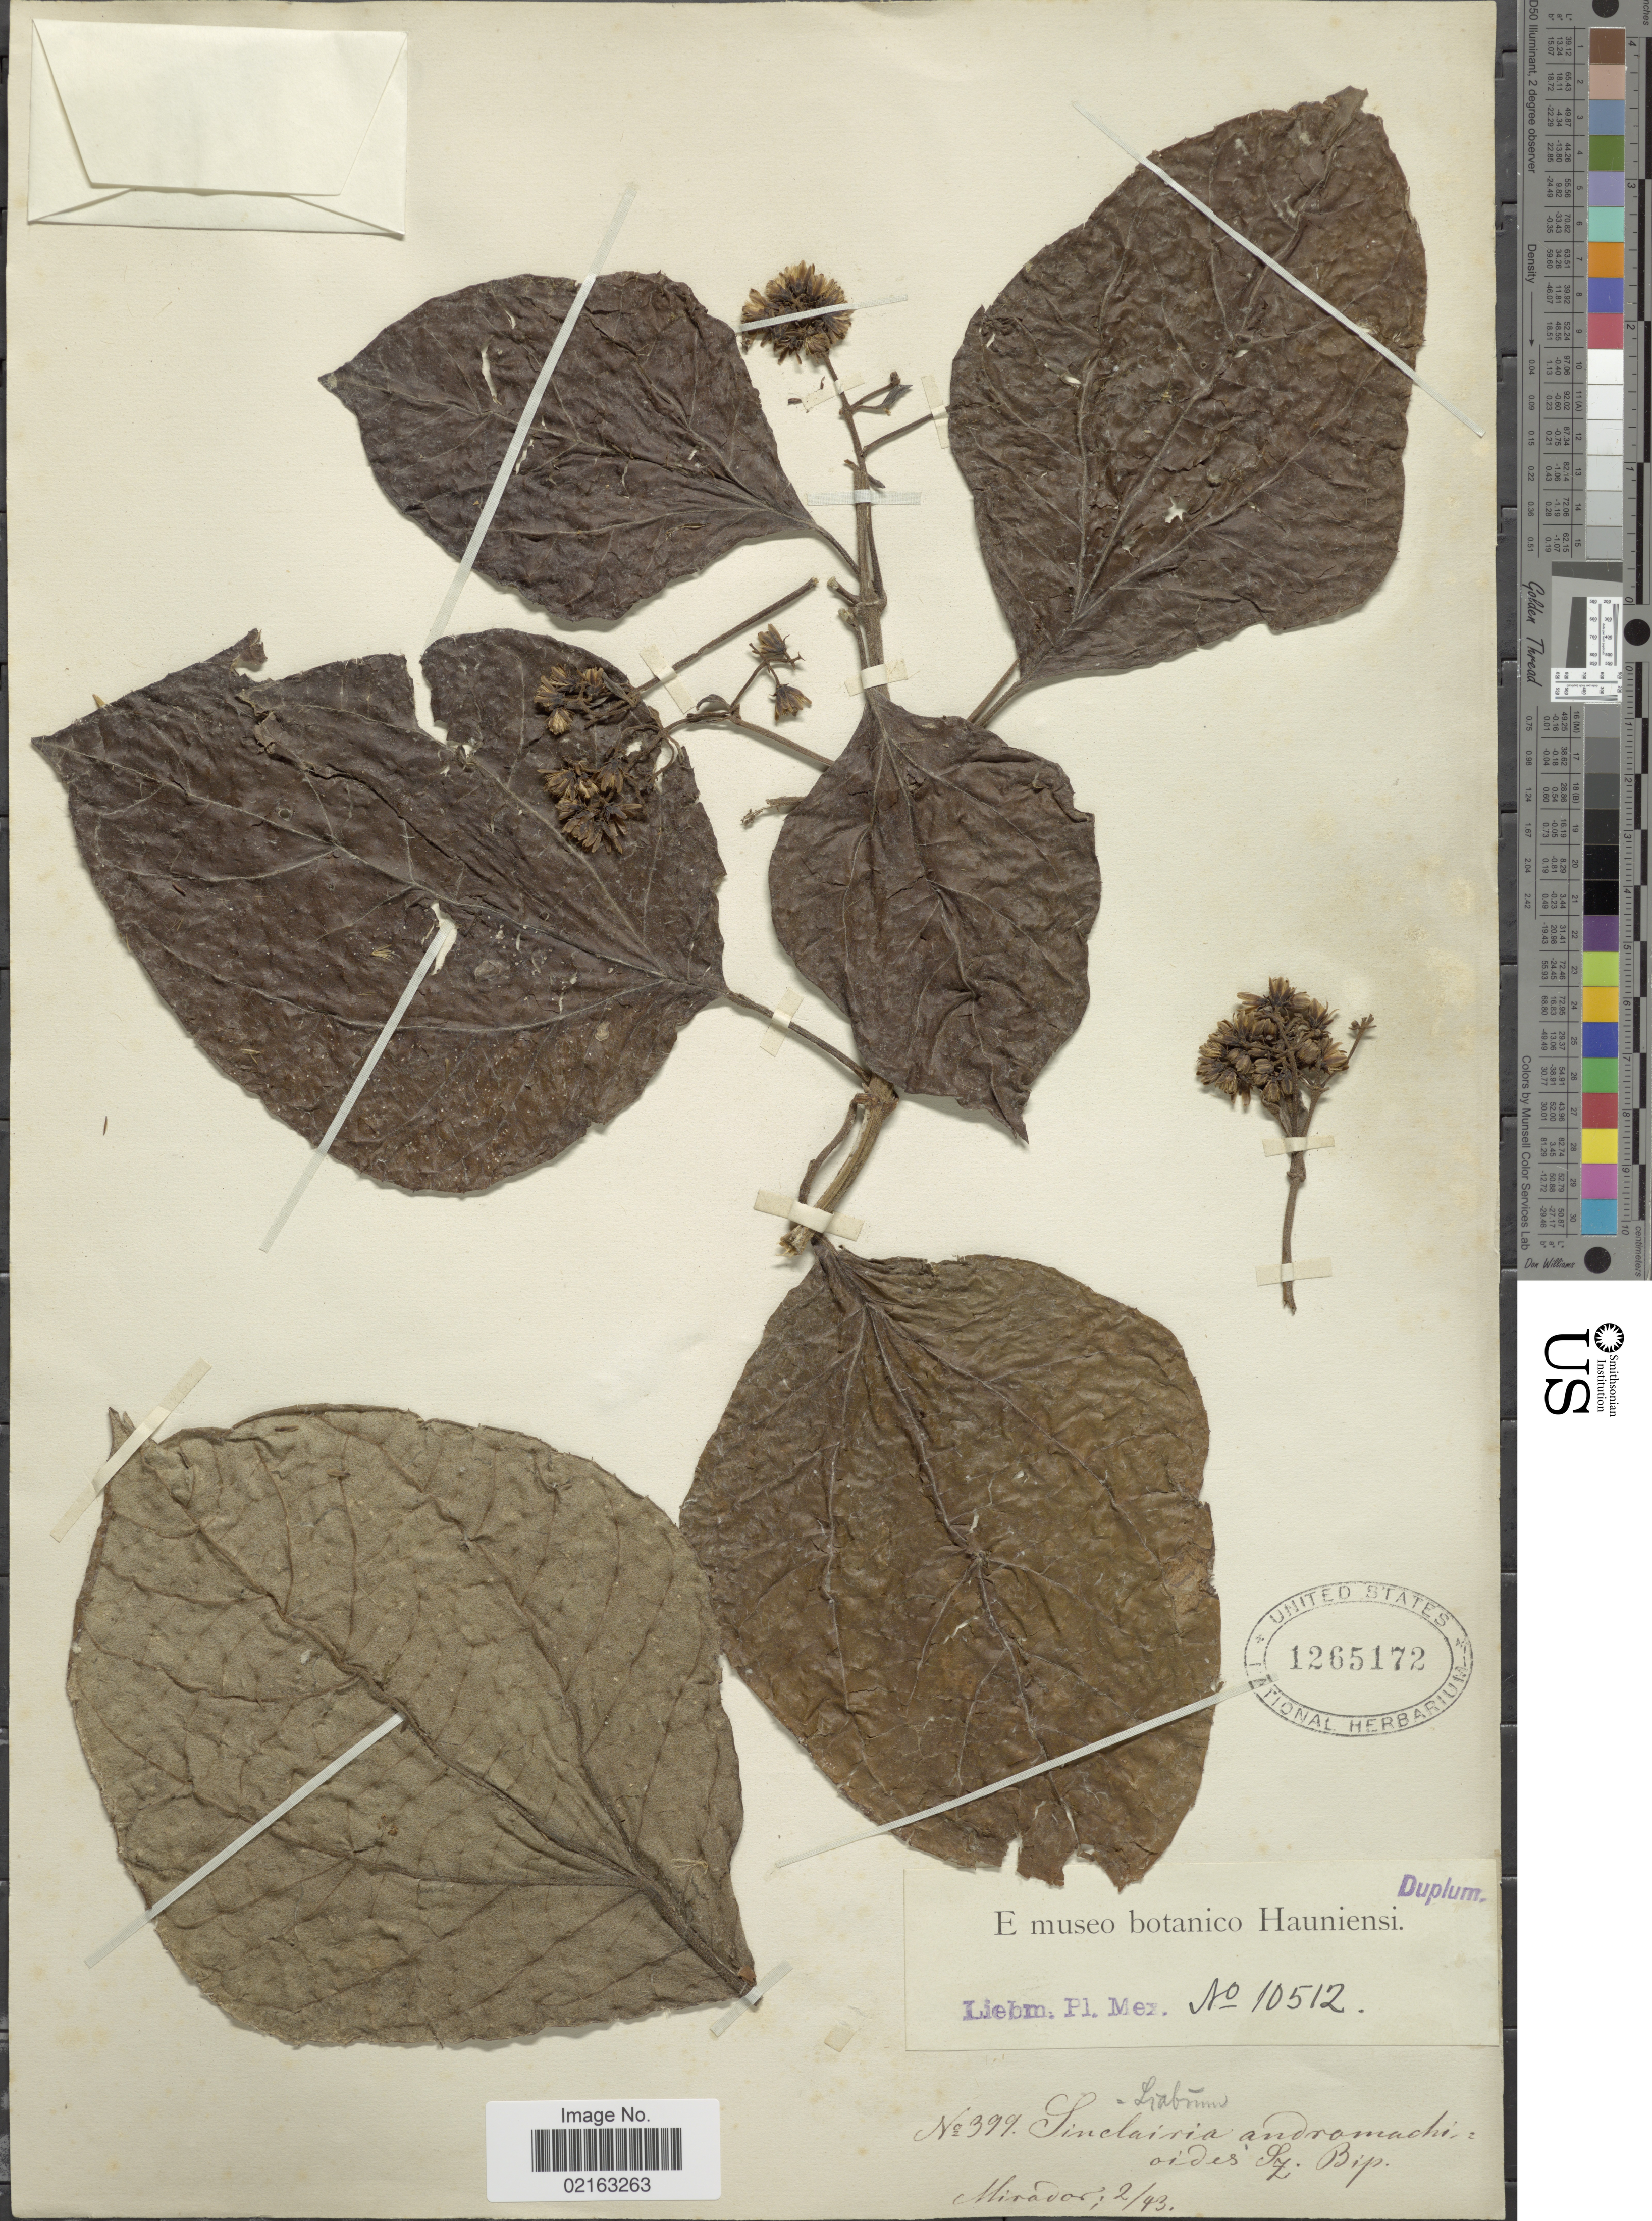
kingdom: Plantae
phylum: Tracheophyta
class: Magnoliopsida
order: Asterales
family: Asteraceae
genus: Sinclairia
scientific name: Sinclairia andromachioides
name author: Hemsl.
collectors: Liebmann, --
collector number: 10512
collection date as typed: Transcribed d/m/y: /2/93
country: Mexico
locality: Mirador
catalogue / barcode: US 1265172